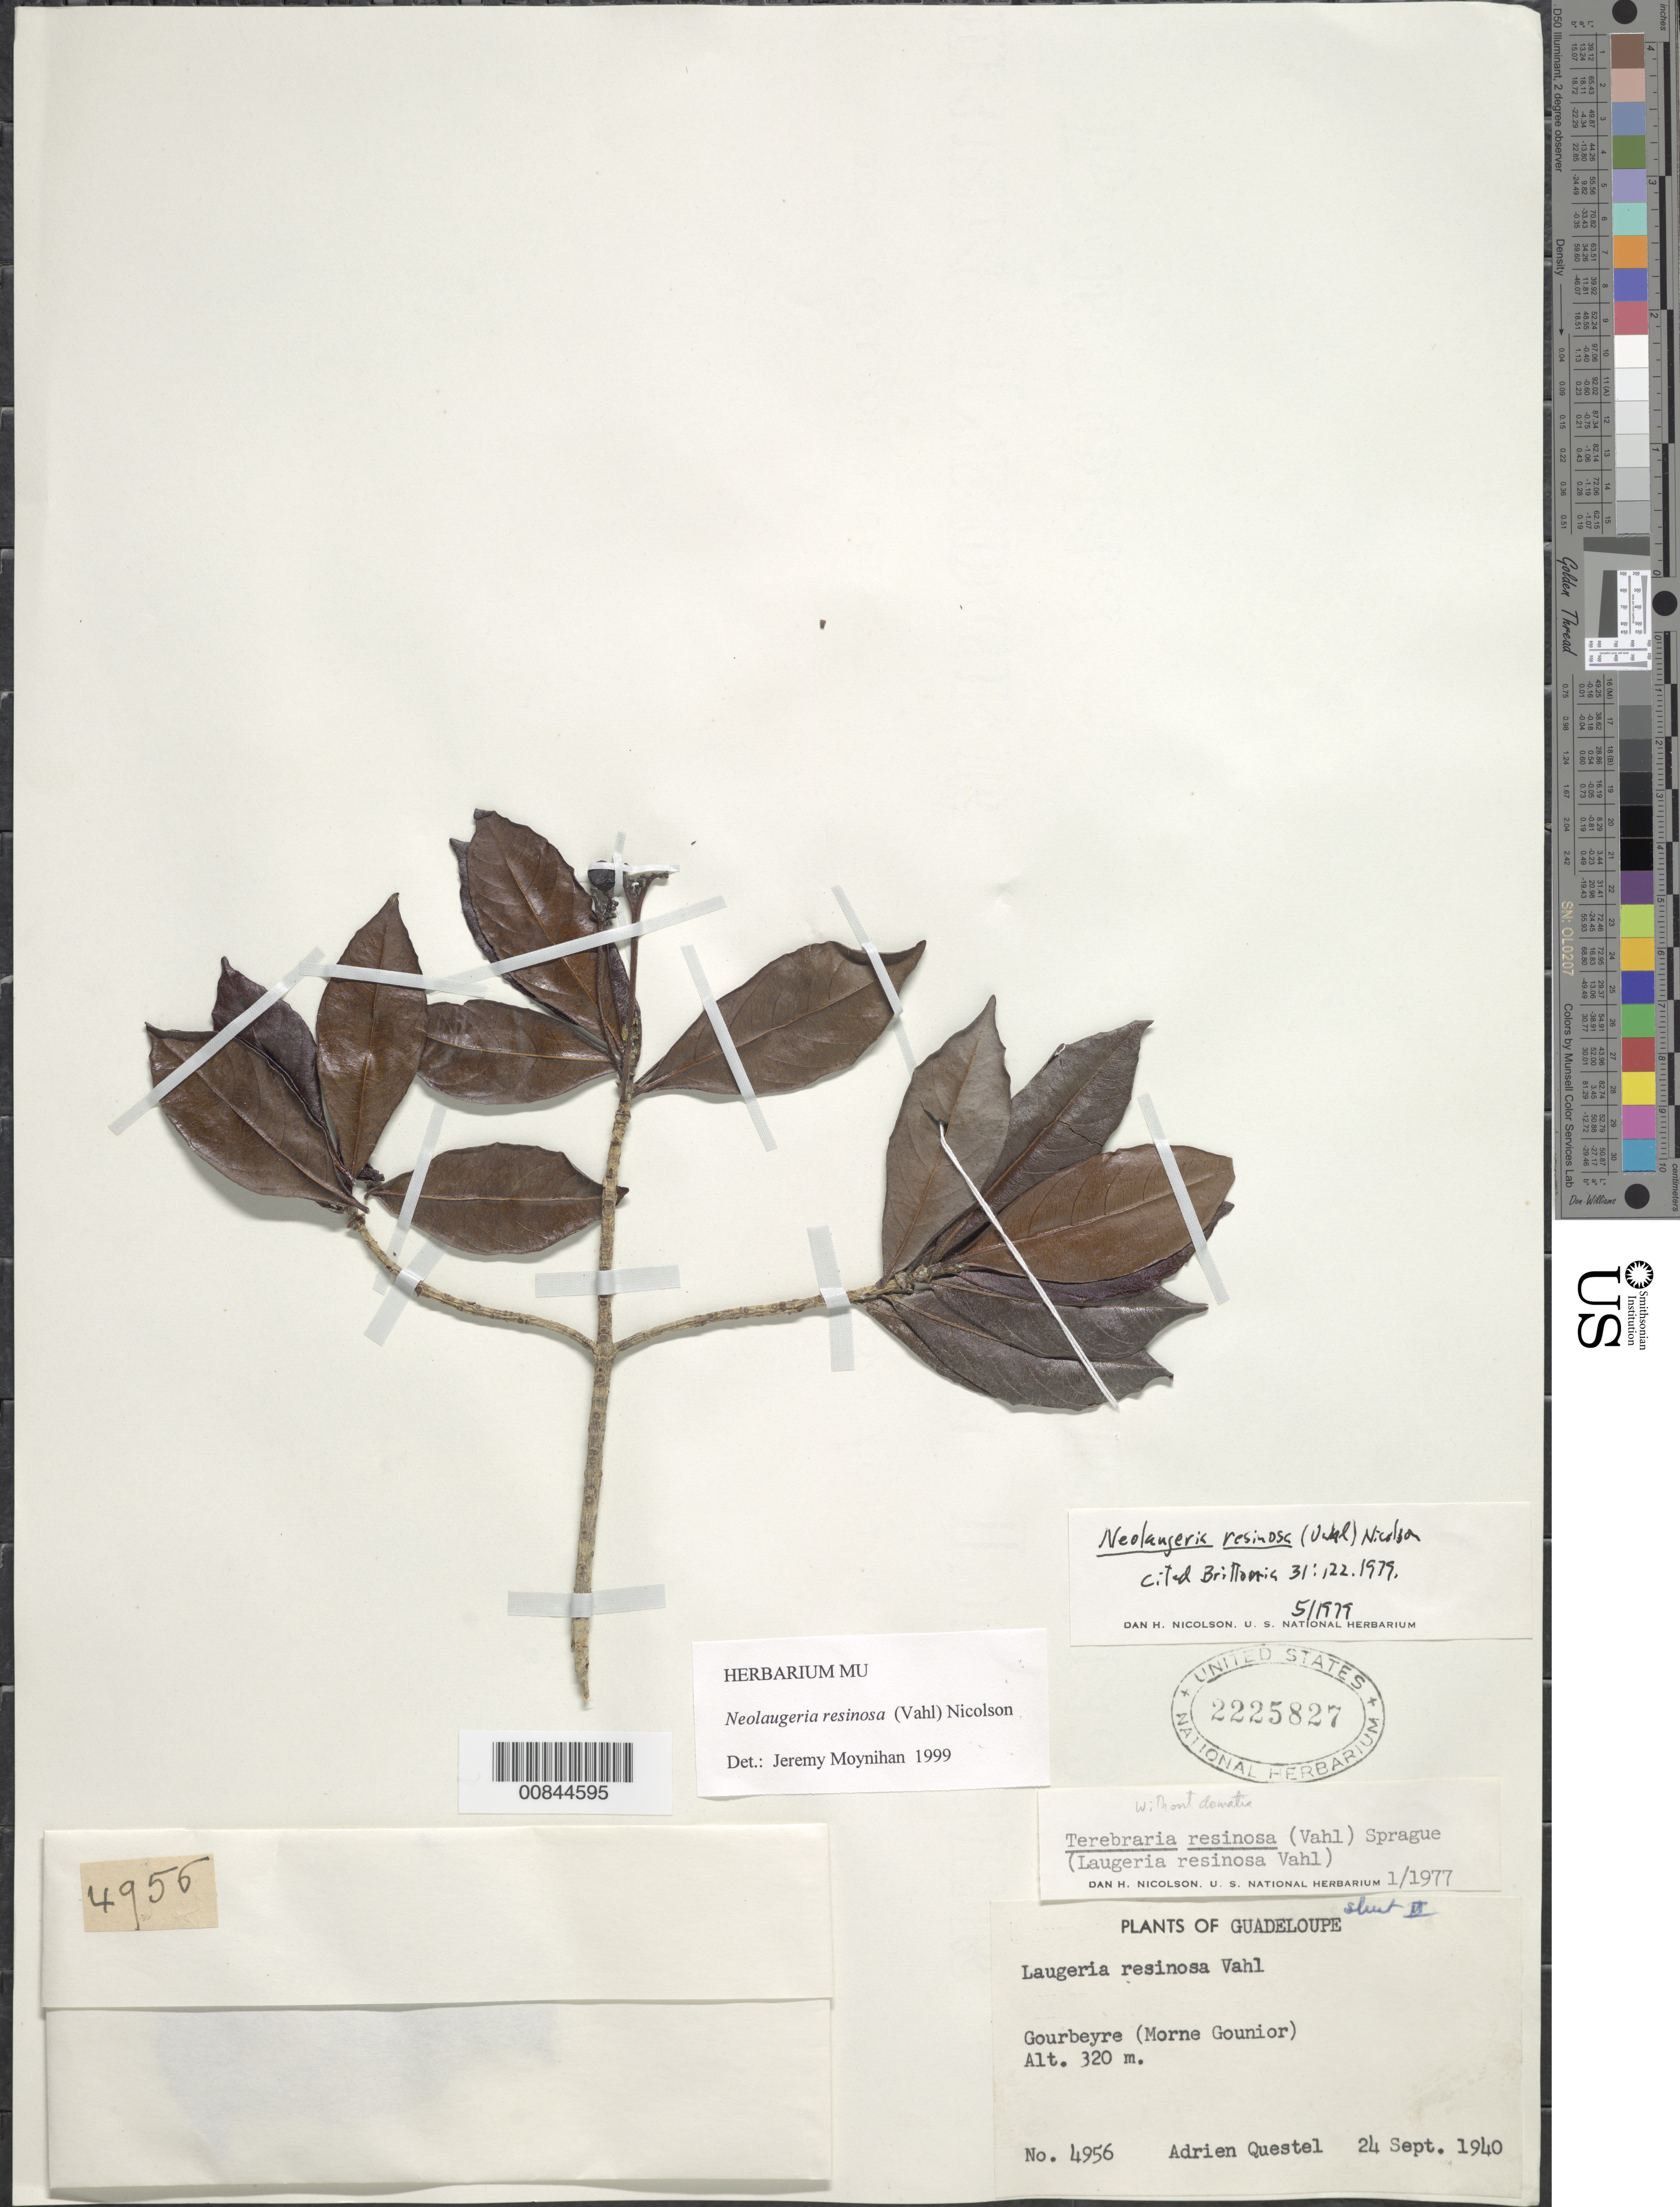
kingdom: Plantae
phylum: Tracheophyta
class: Magnoliopsida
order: Gentianales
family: Rubiaceae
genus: Stenostomum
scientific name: Stenostomum resinosum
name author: (Vahl) Griseb.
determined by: Nicolson, Dan H.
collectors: A. Questel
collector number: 4956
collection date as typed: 24 Sep 1940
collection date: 1940-09-24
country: Guadeloupe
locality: Gourbeyre (Morne Gounior)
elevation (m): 320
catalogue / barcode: US 2225827